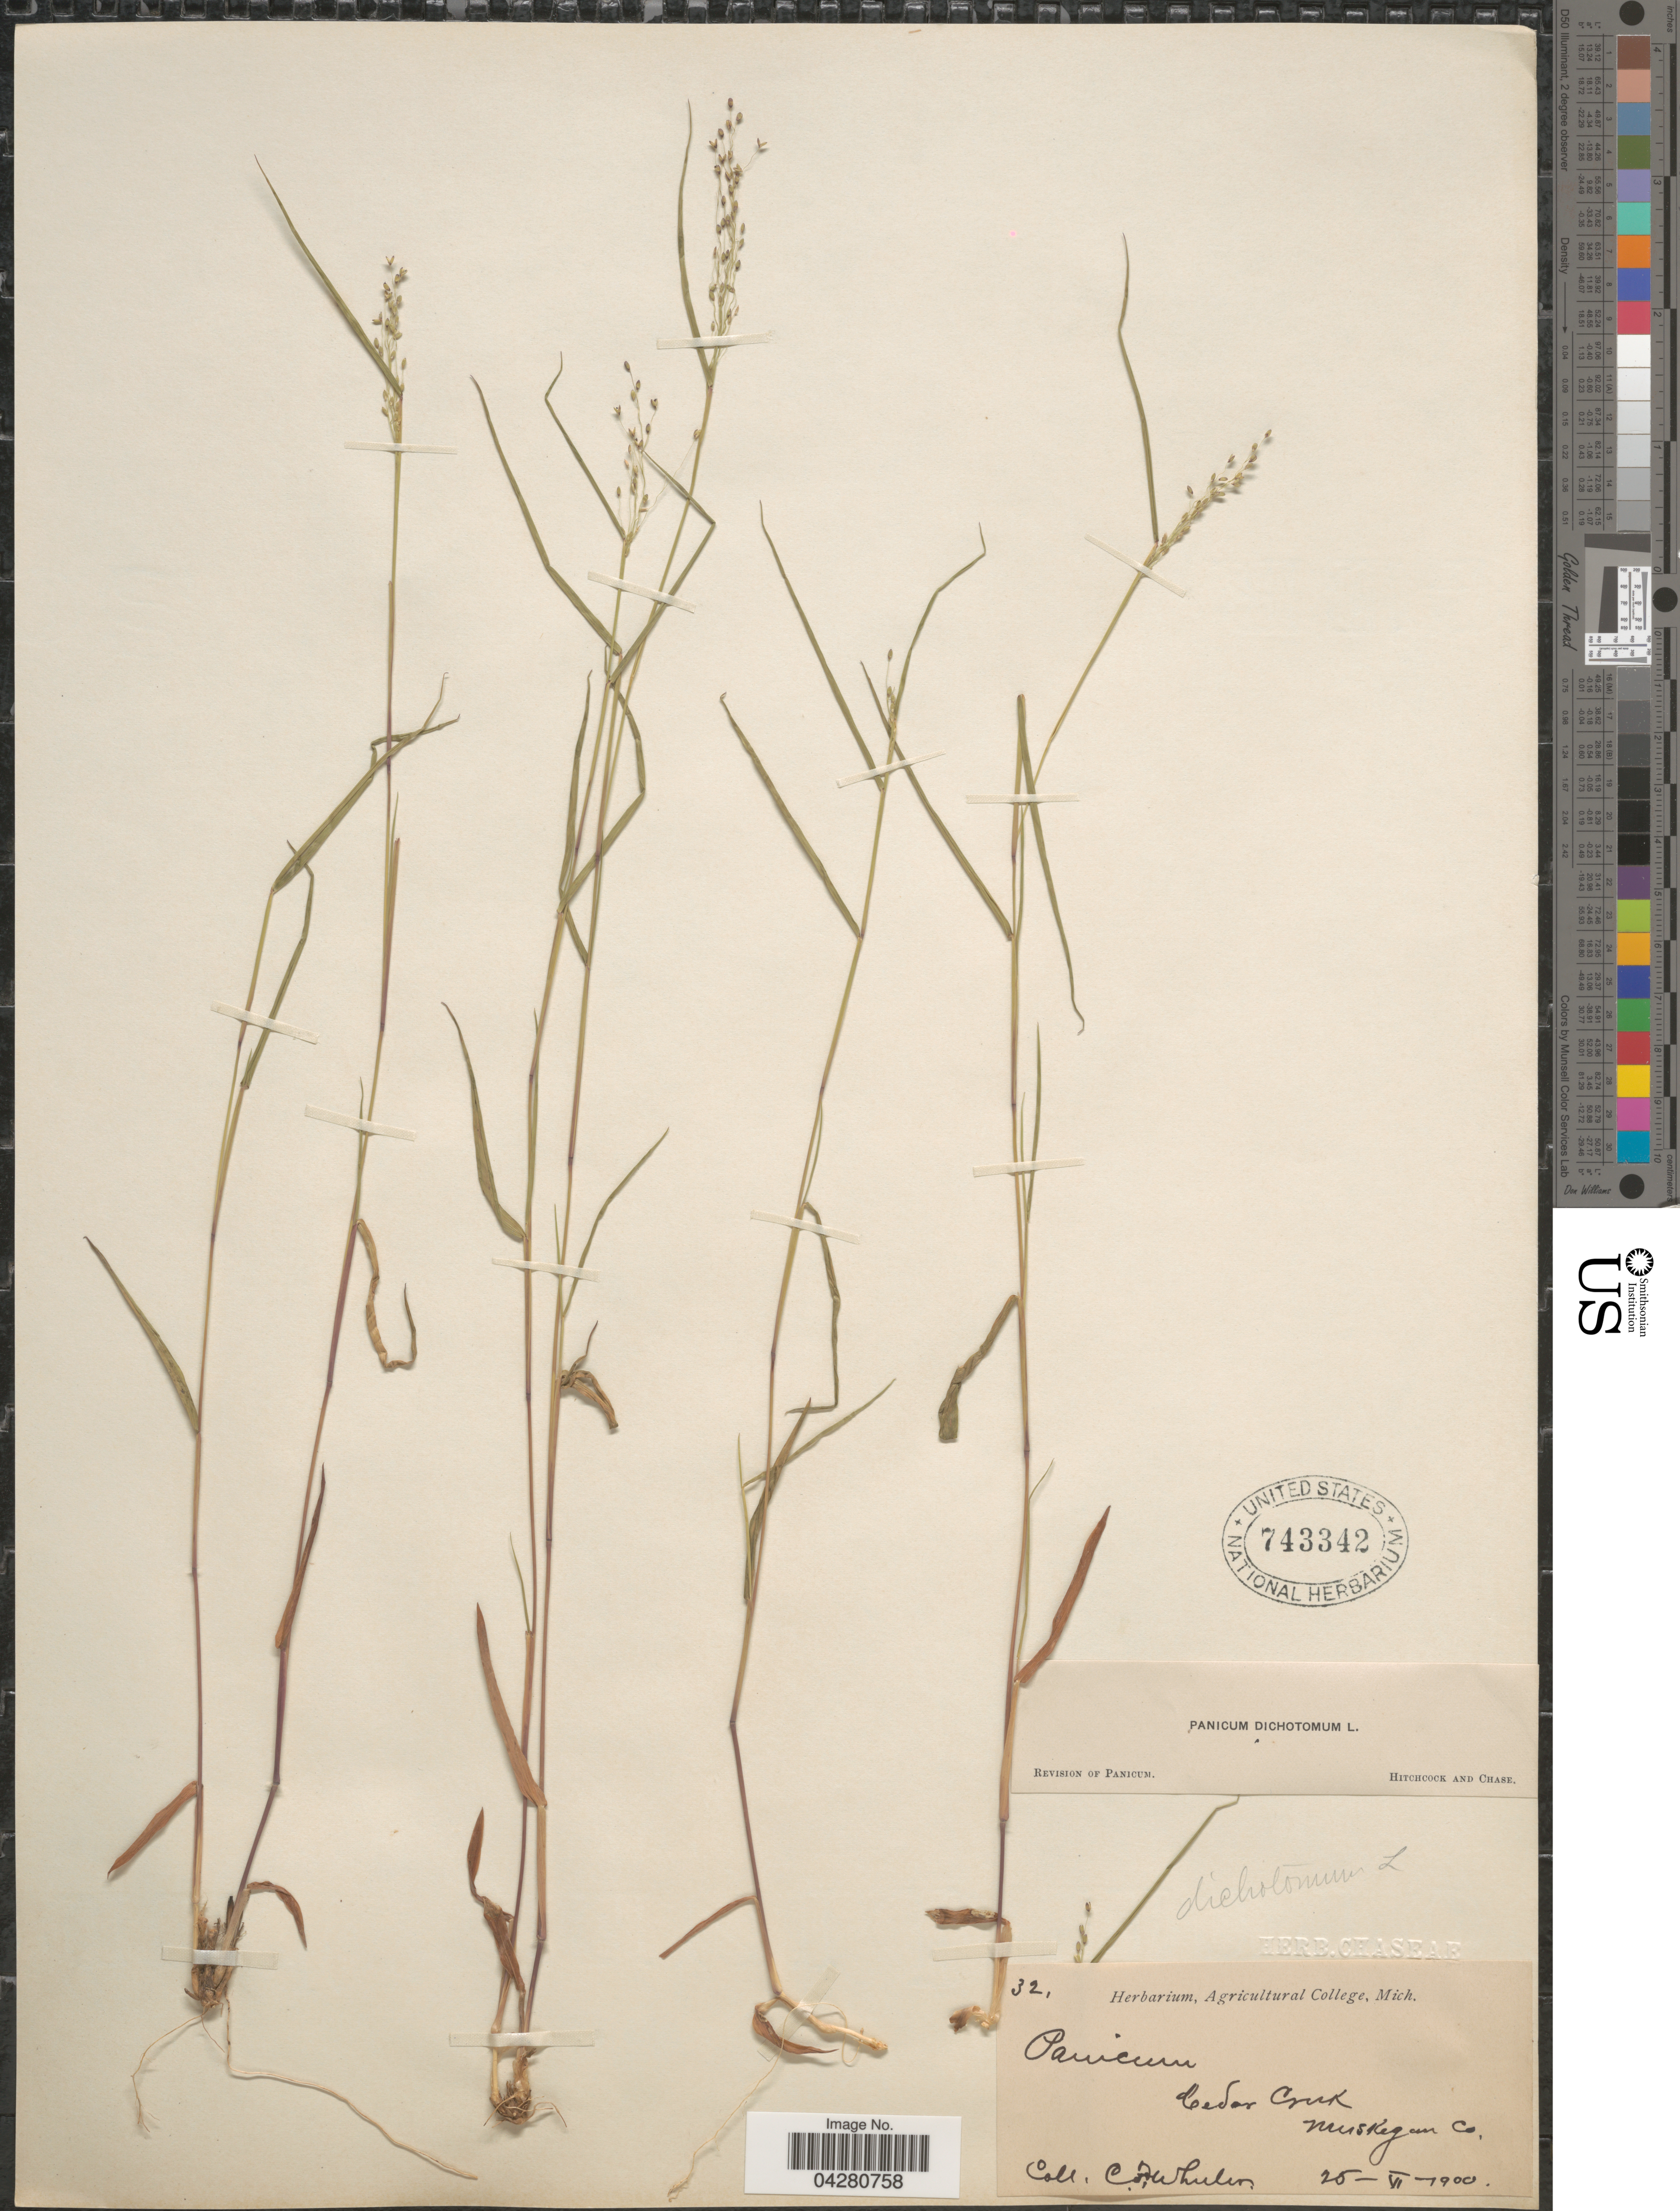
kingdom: Plantae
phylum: Tracheophyta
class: Liliopsida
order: Poales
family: Poaceae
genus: Dichanthelium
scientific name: Dichanthelium dichotomum var. dichotomum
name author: (L.) Gould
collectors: C. Wheeler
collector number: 32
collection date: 1900-06-26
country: United States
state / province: Michigan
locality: Cedar Creek. Muskegon Co.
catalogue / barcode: US 743342